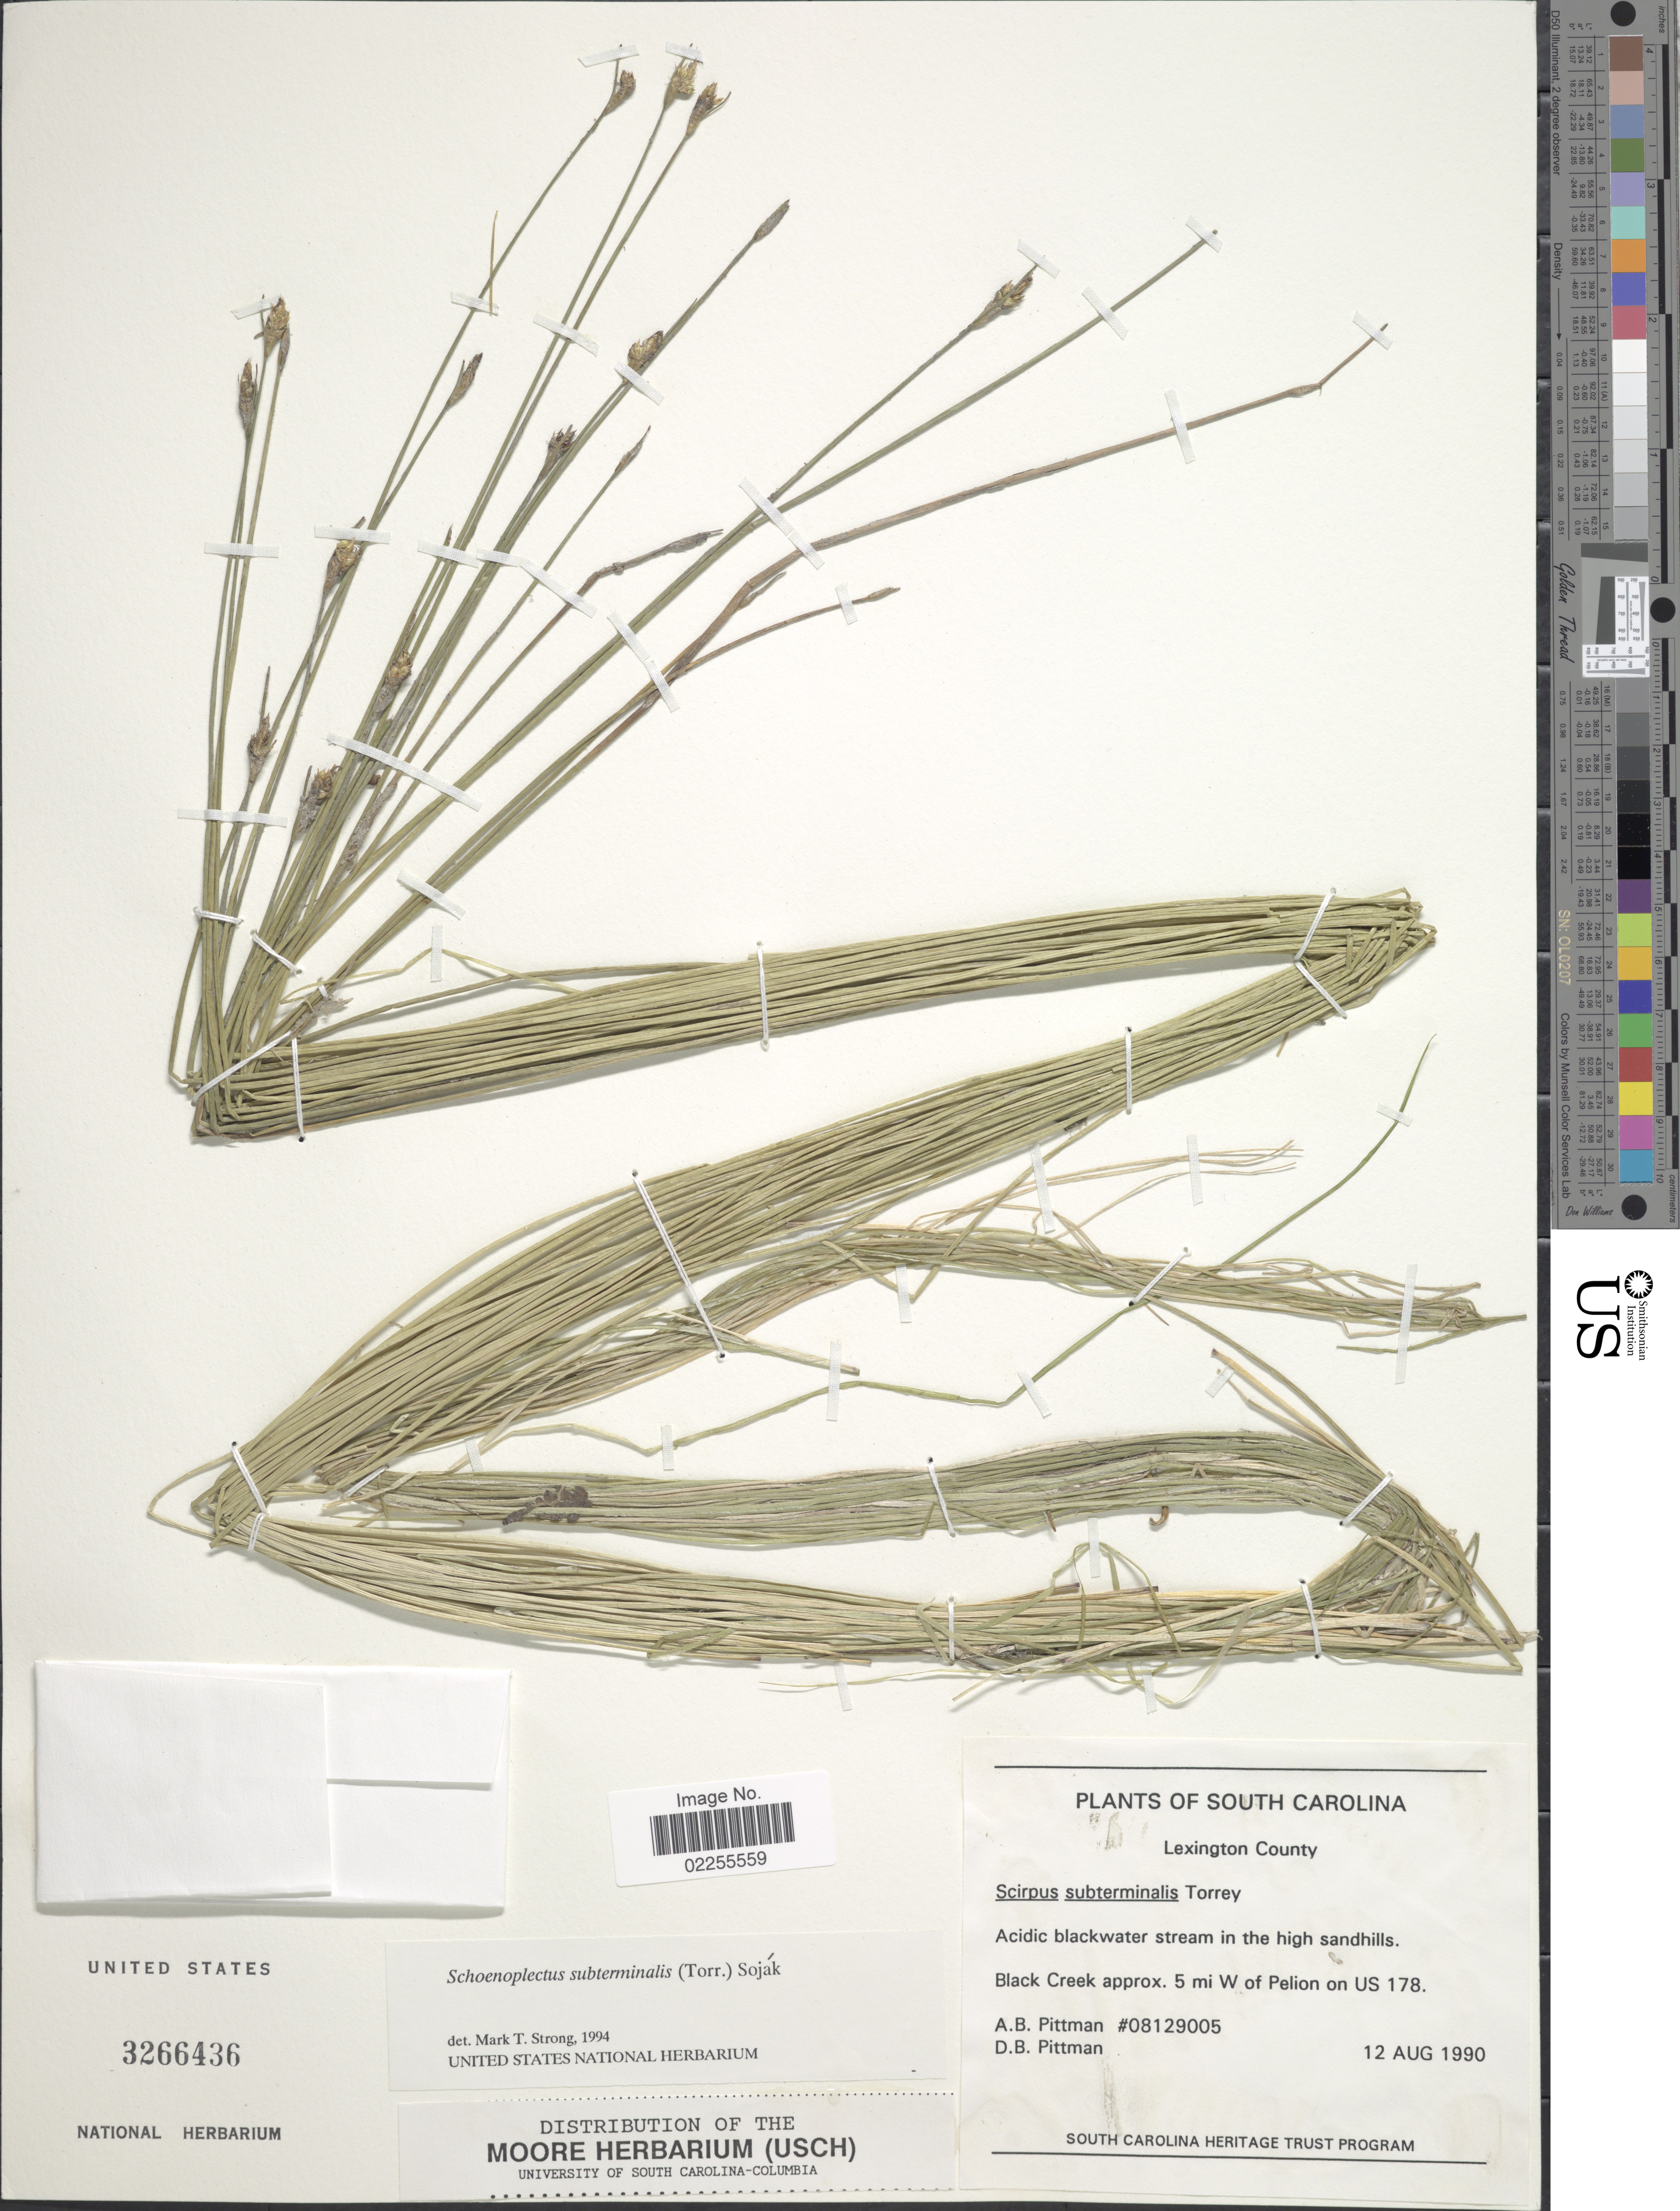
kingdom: Plantae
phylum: Tracheophyta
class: Liliopsida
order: Poales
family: Cyperaceae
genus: Schoenoplectus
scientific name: Schoenoplectus subterminalis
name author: (Torr.) Soják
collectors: A. B. Pittman & D. Pittman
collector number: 08129005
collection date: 1990-08-12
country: United States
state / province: South Carolina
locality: Lexington County, Acidic blackwater stream in the high sandhills, Black Creek approx. 5 mi W of Pelion on US 178.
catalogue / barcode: US 3266436